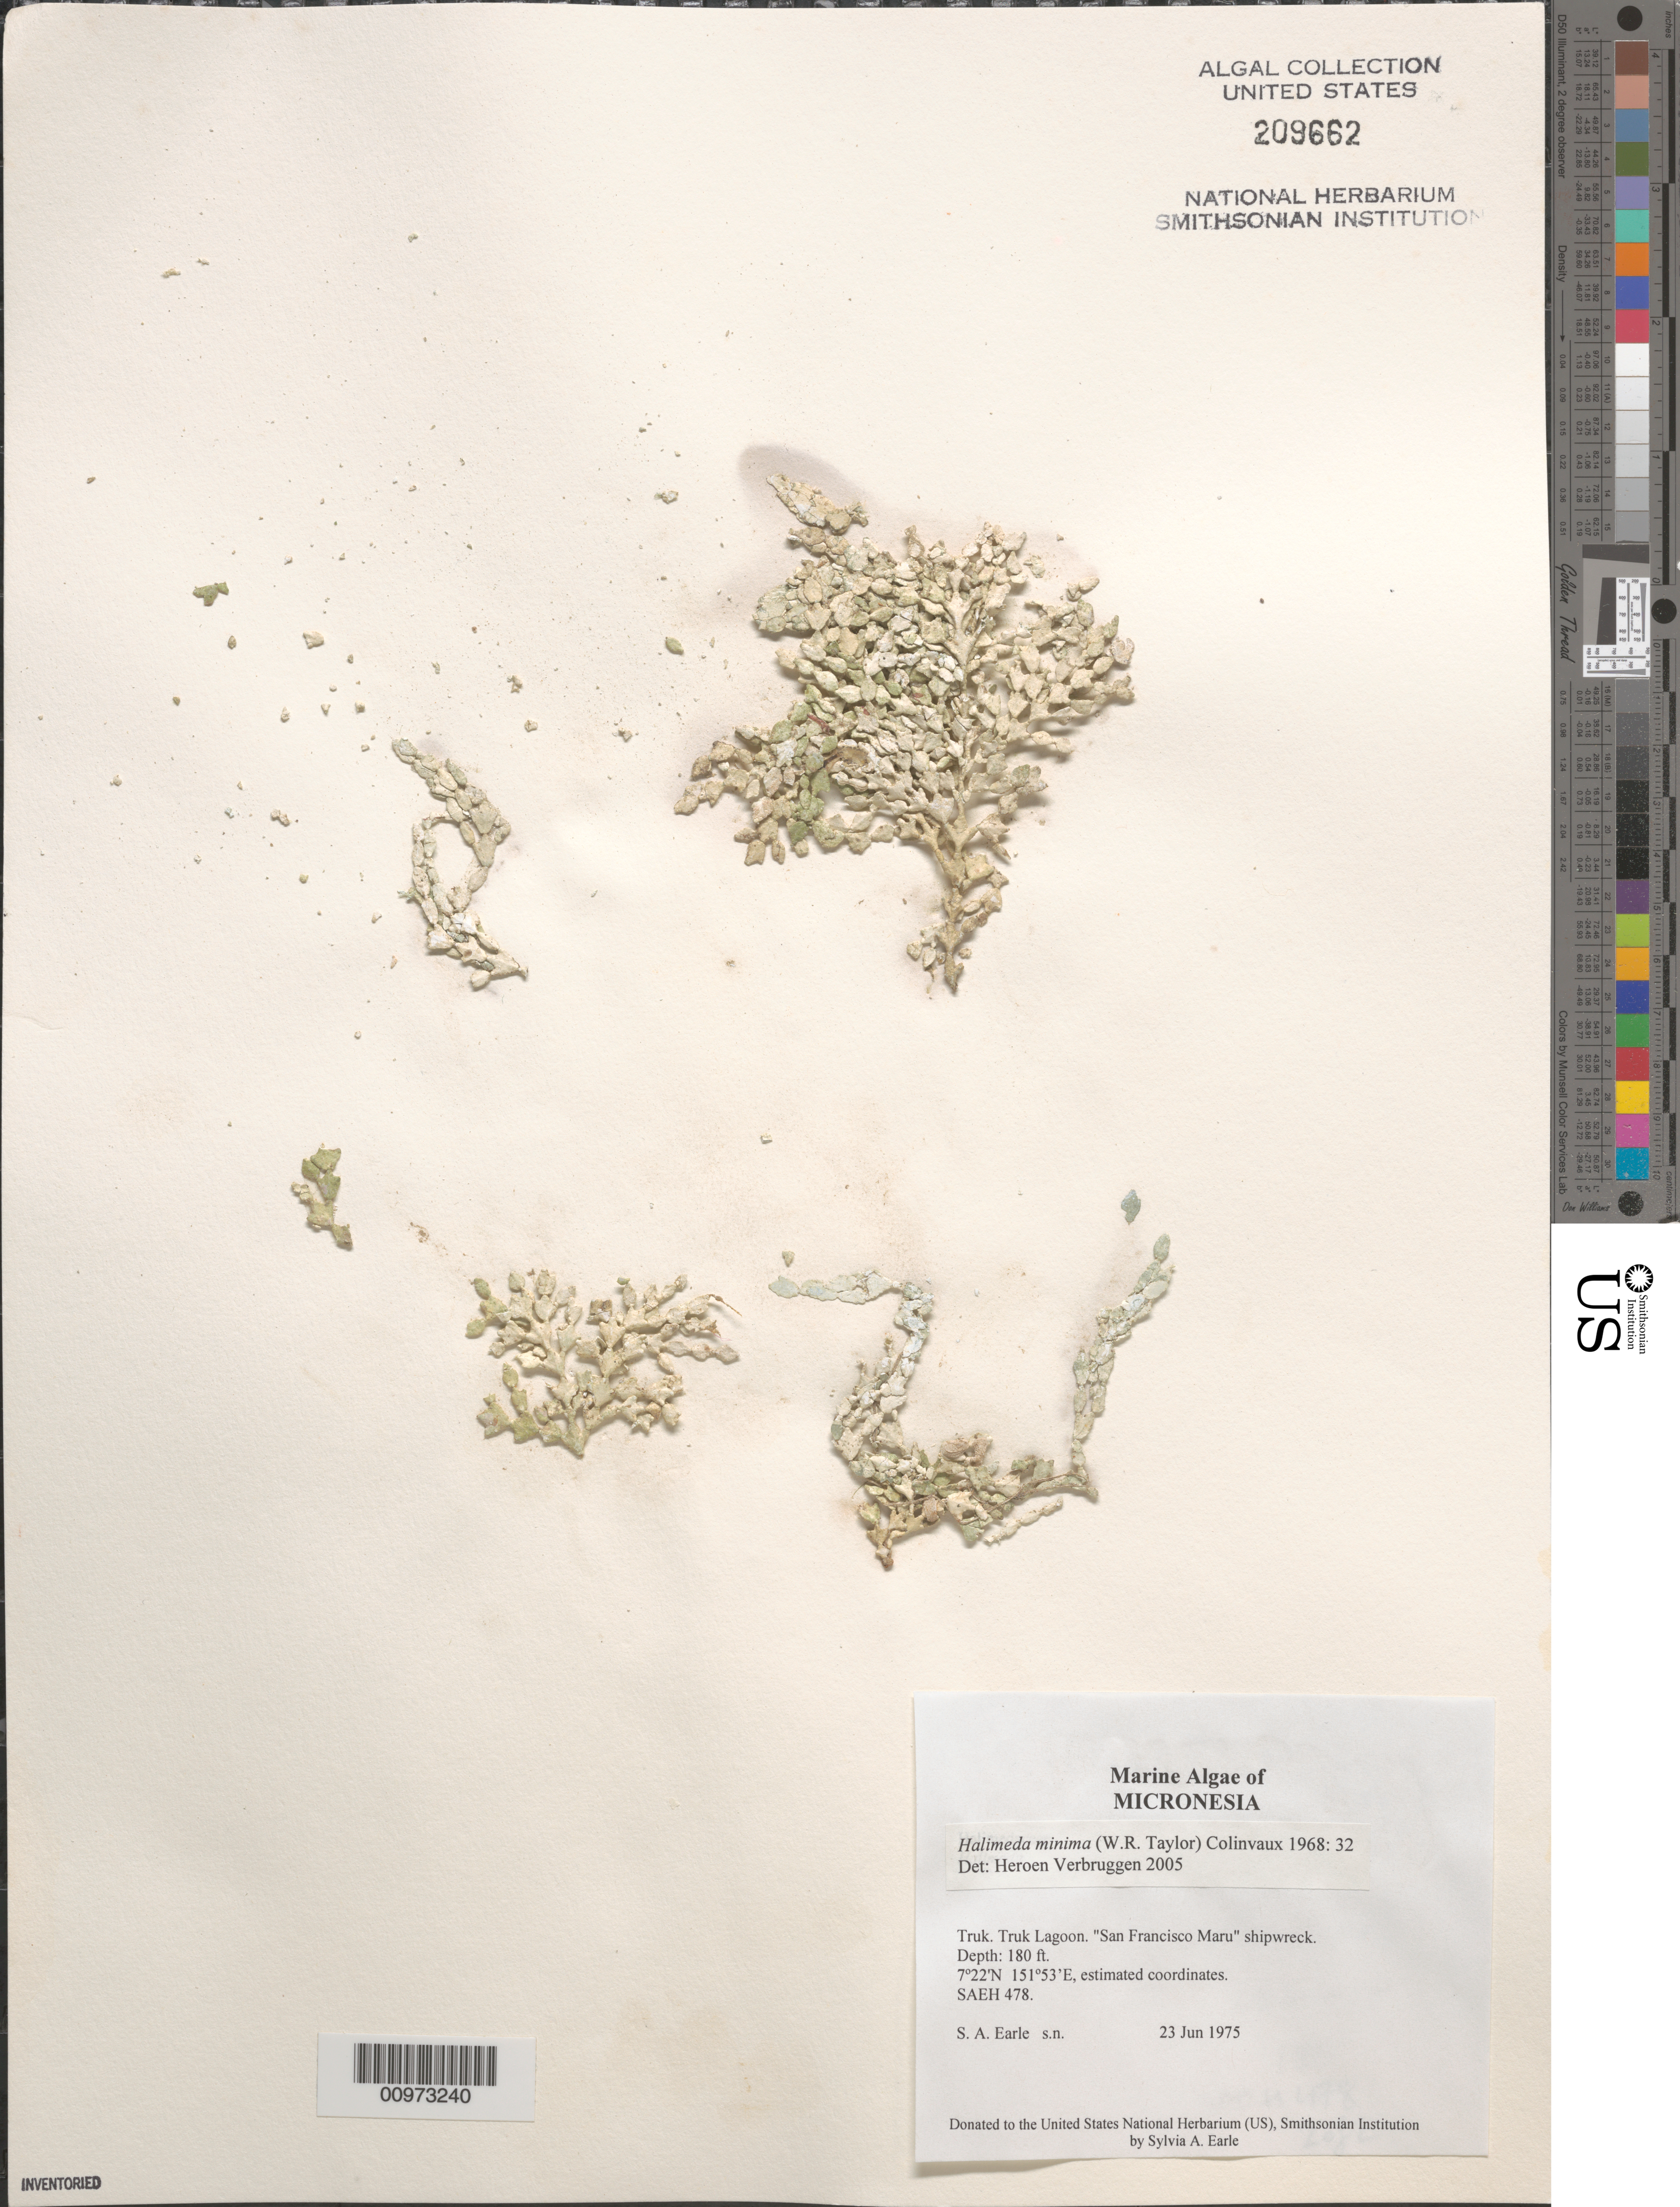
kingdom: Plantae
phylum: Chlorophyta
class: Ulvophyceae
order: Bryopsidales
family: Halimedaceae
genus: Halimeda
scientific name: Halimeda minima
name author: (W.R. Taylor) Hillis-Colinvaux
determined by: Verbruggen, H.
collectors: S. A. Earle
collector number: SAEH 478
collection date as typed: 23 Jun 1975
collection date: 1975-06-23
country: Micronesia, Federated States of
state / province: Truk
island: Truk (Chuuk) Is.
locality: Chuuk Lagoon (Truk Lagoon), San Francisco Maru shipwreck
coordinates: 7 22'N, 151 53'E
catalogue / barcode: US 209662